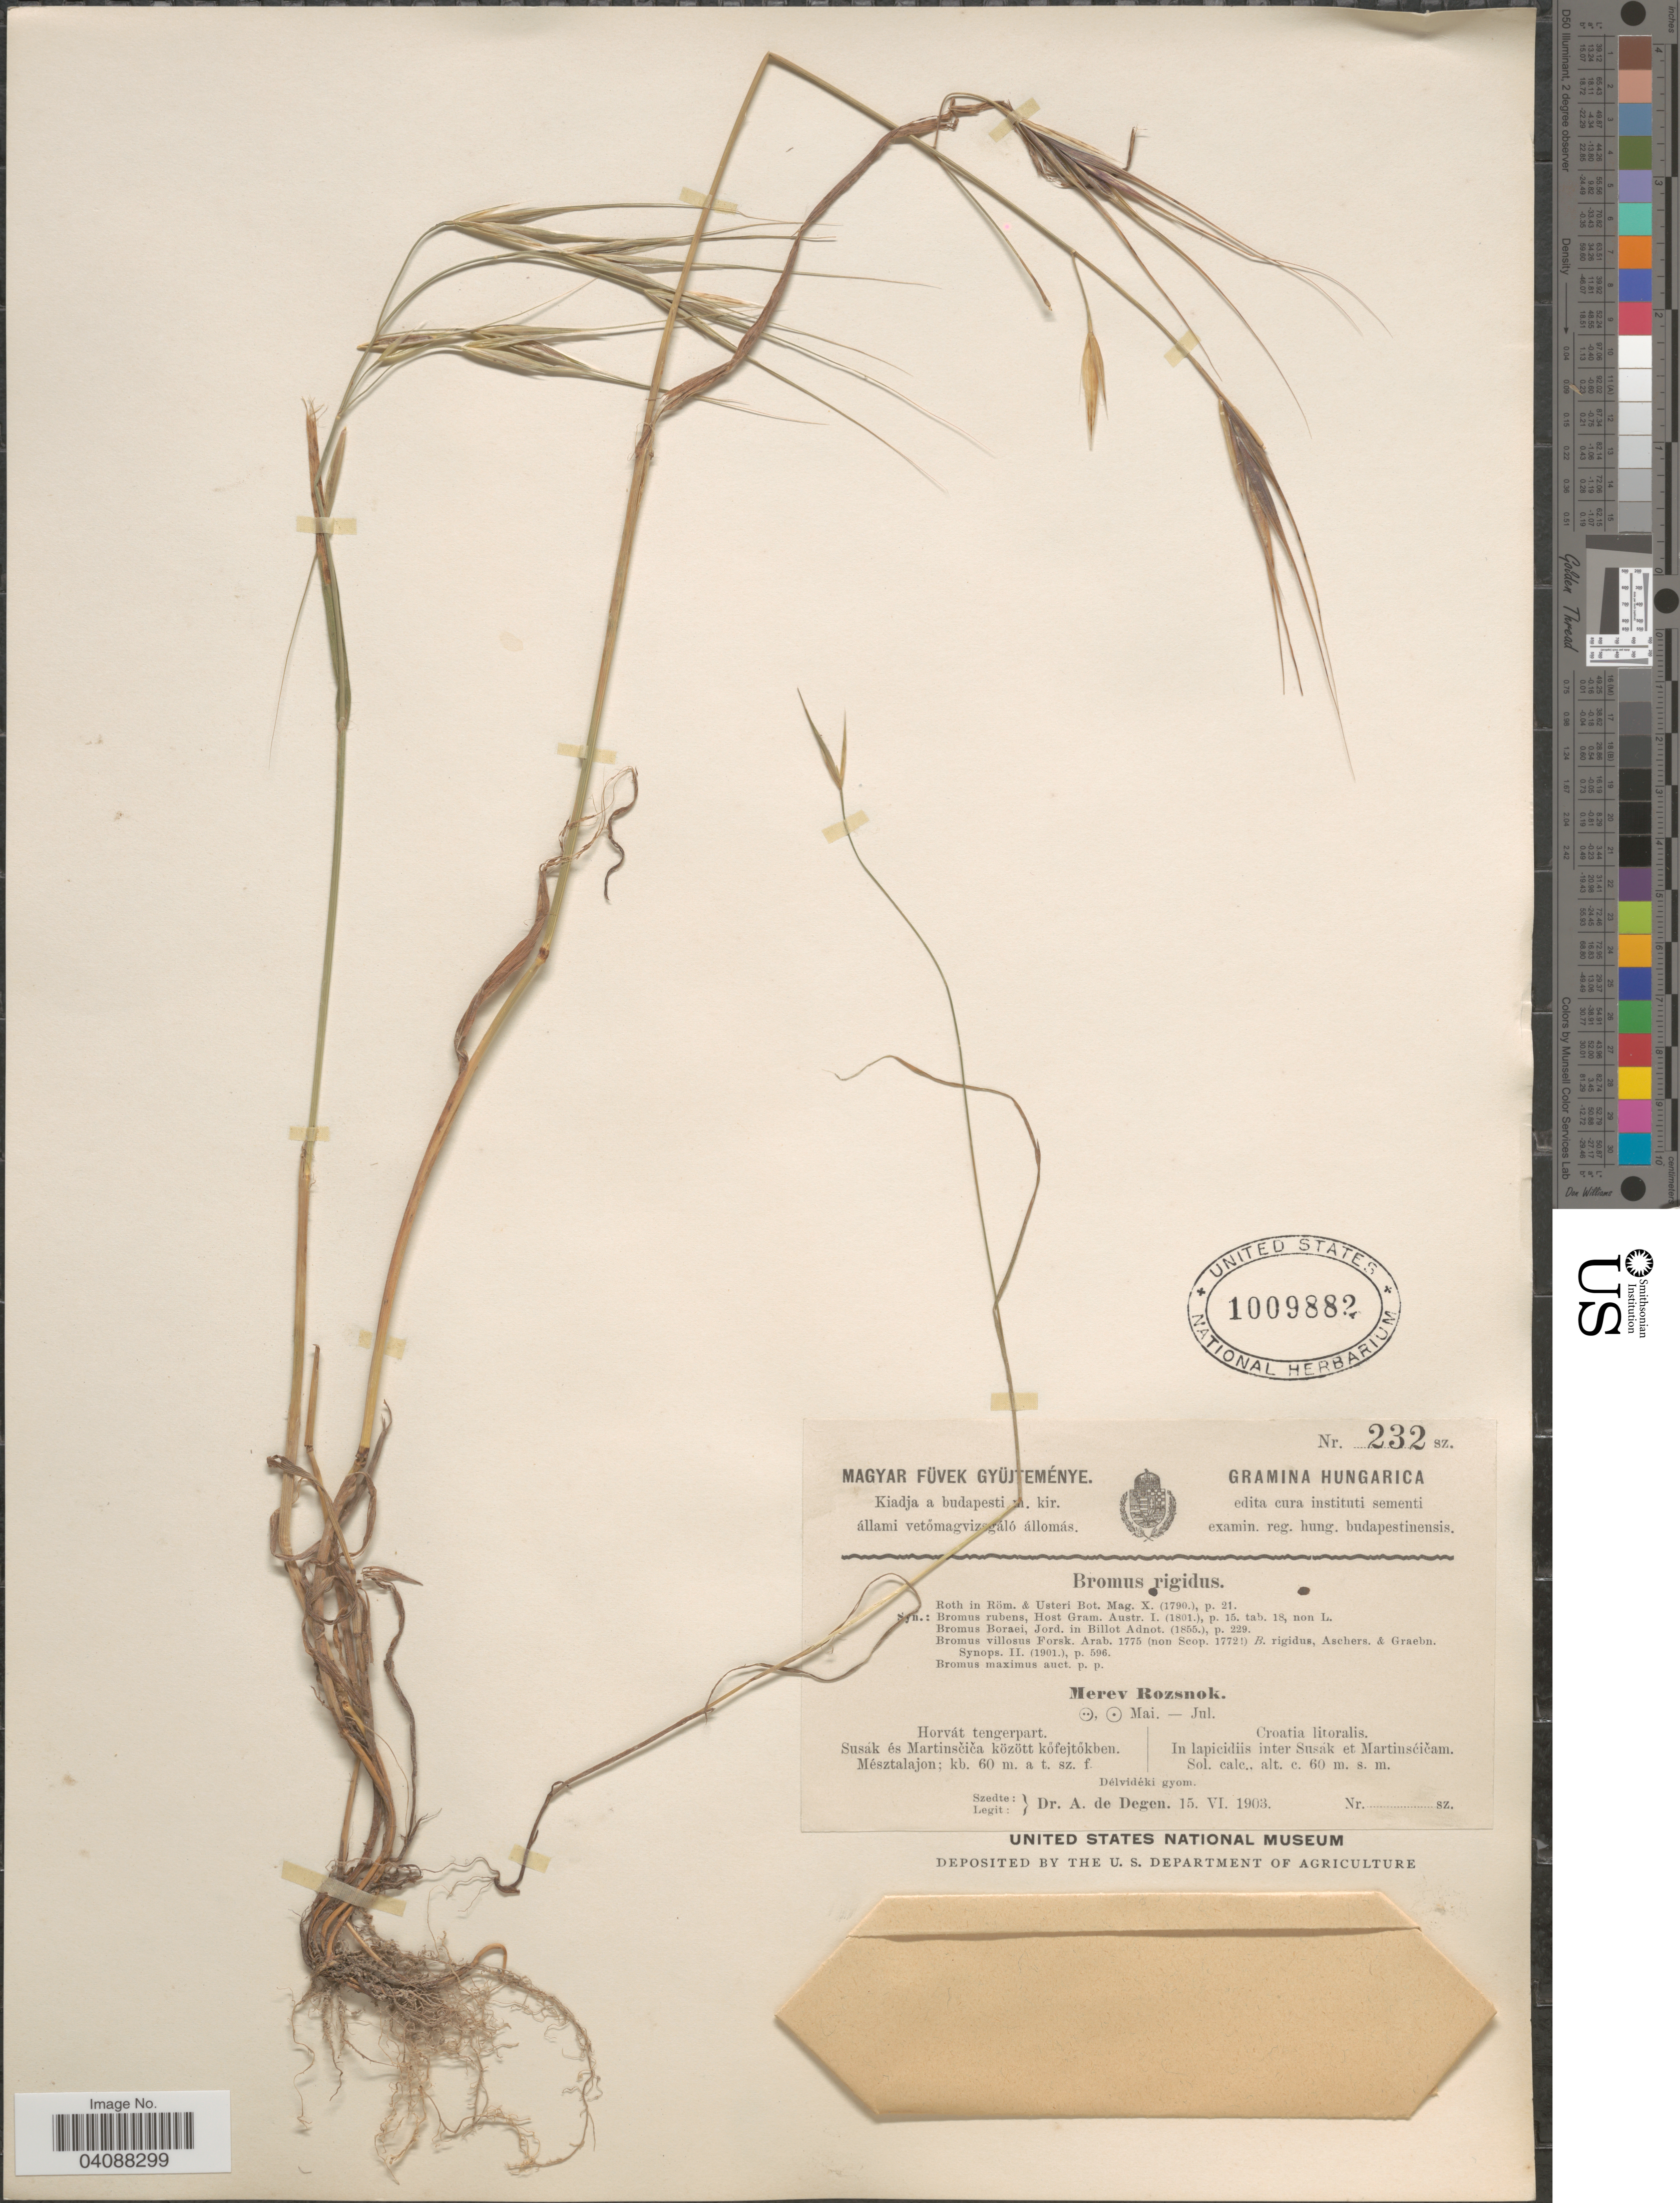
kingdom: Plantae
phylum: Tracheophyta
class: Liliopsida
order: Poales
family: Poaceae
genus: Bromus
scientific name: Bromus rigidus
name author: Roth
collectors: A. Degen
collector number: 232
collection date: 1903-06-15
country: Croatia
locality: Croatia litoralis. In lapicidiis inter Susák et Martinsćičam.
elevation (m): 60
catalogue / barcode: US 1009882